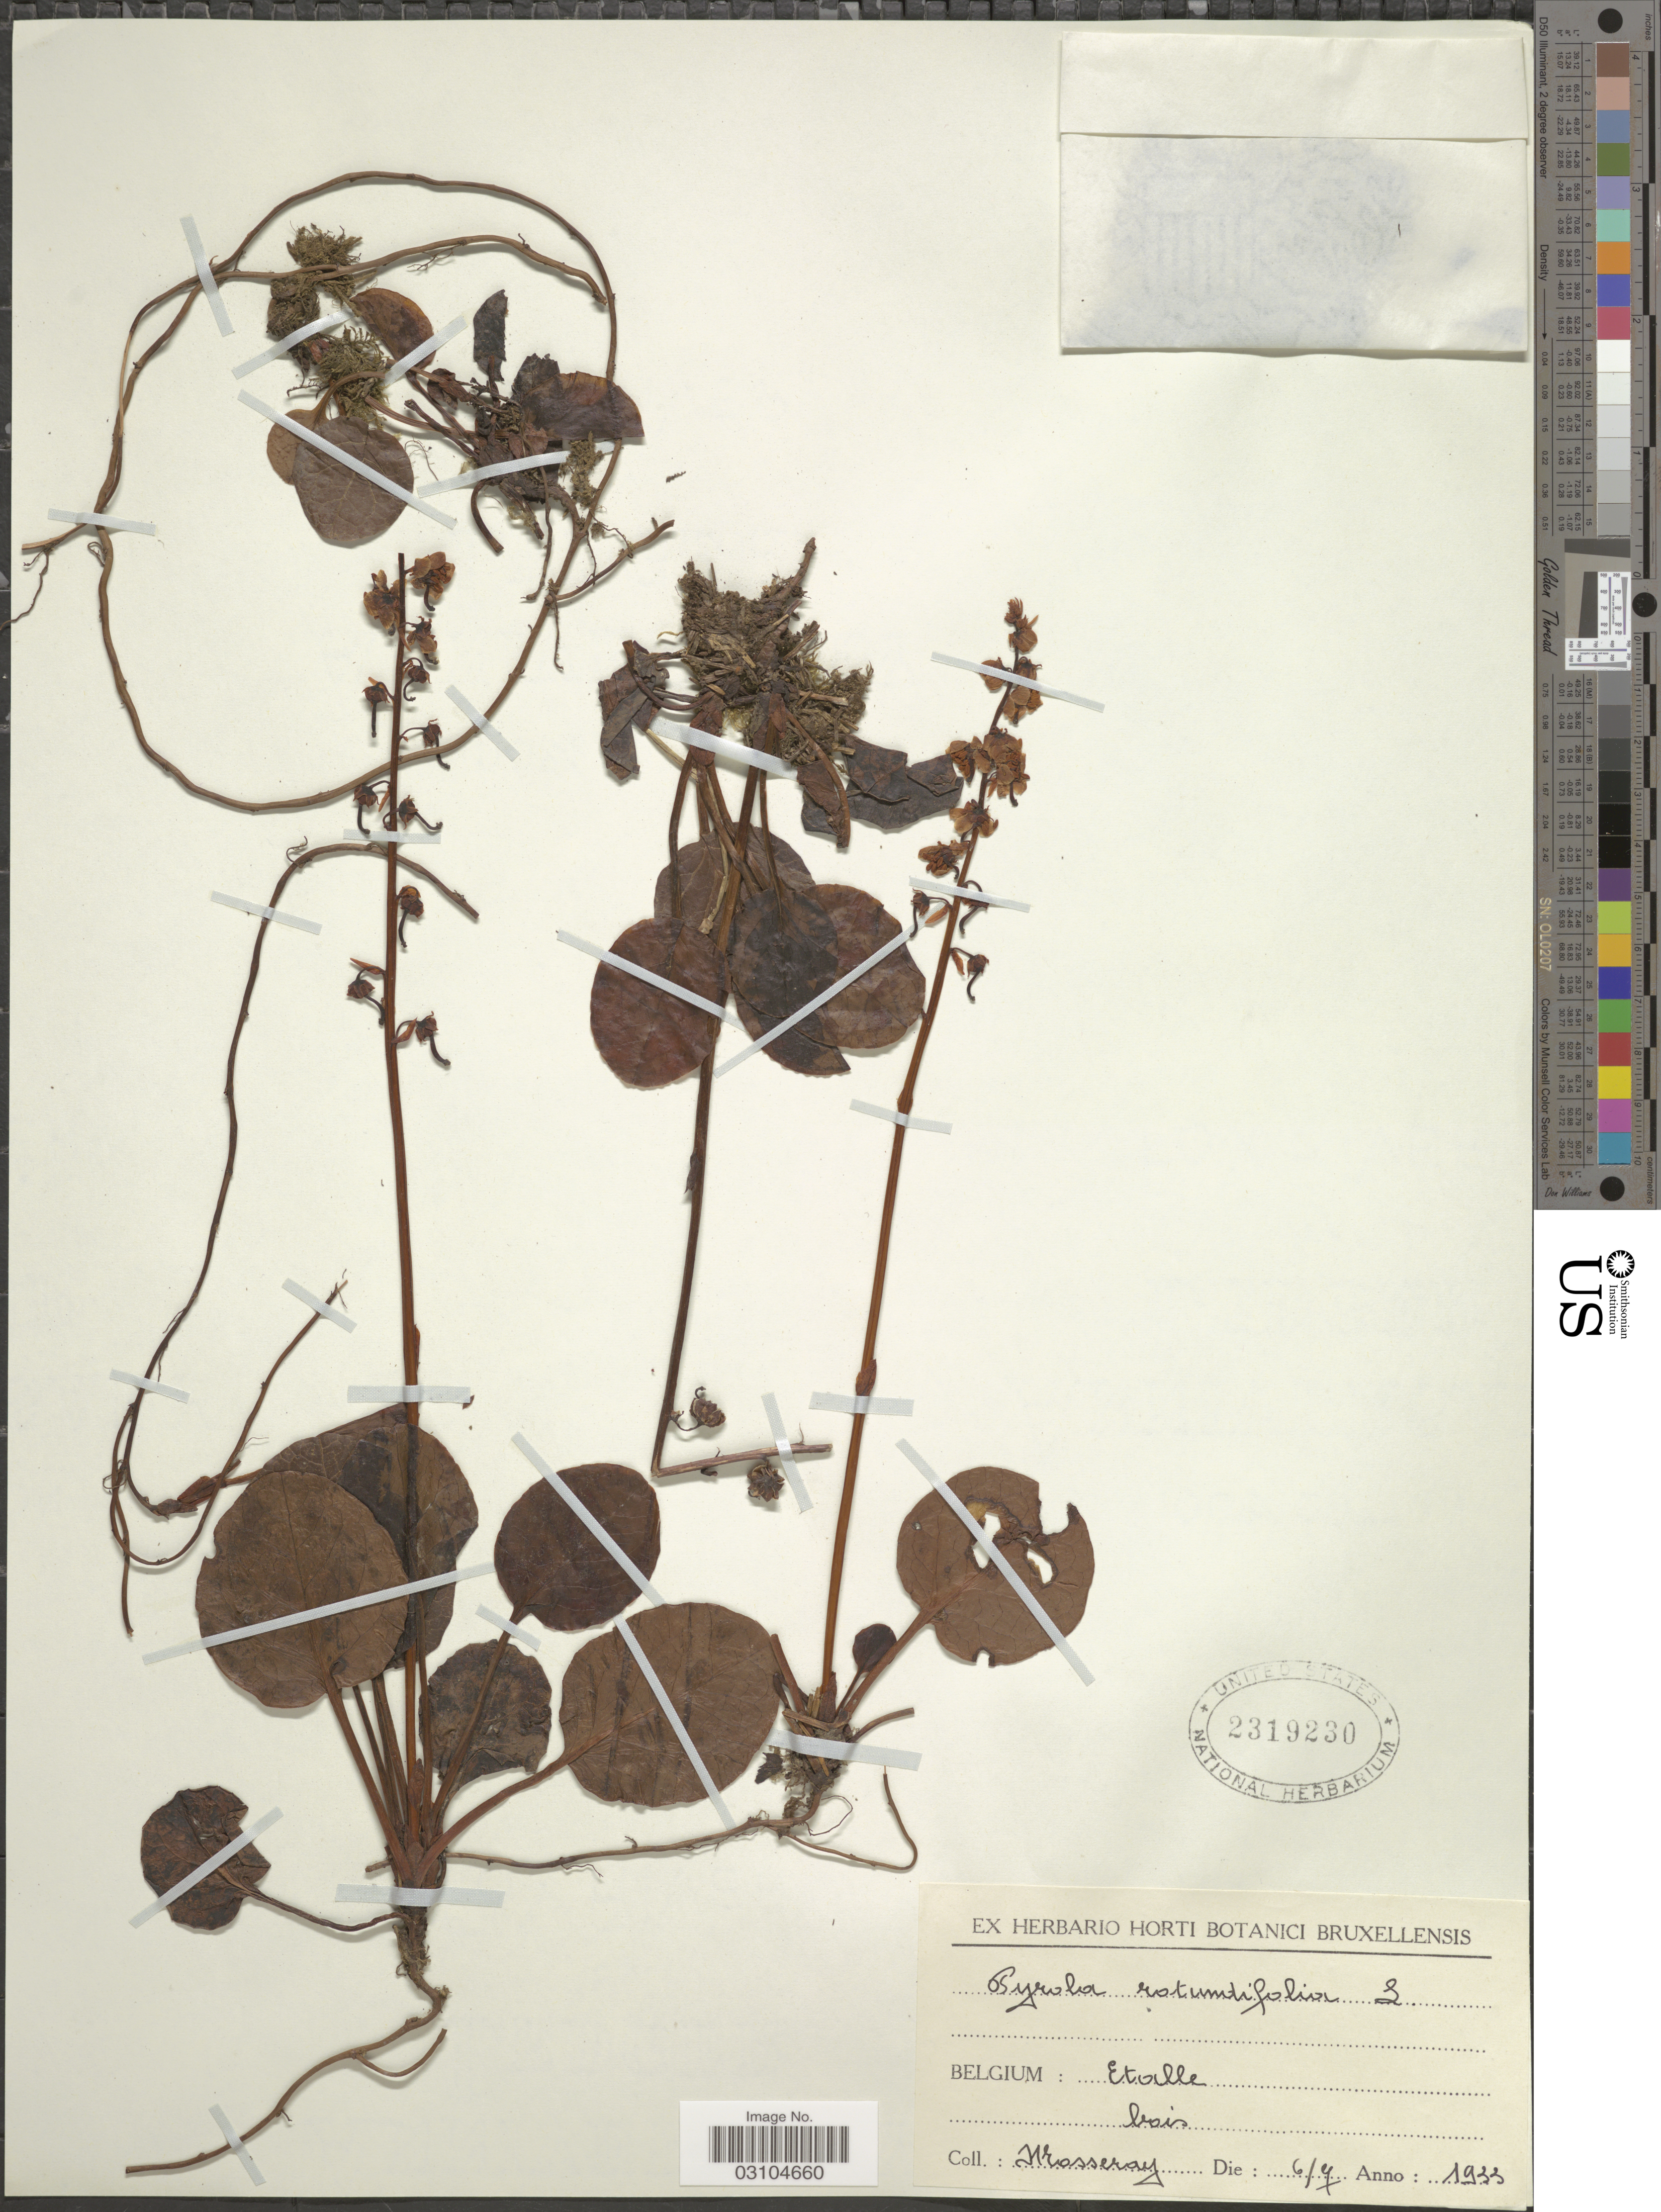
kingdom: Plantae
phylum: Tracheophyta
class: Magnoliopsida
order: Ericales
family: Ericaceae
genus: Pyrola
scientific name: Pyrola rotundifolia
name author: L.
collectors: Mosseray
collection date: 1933-07-06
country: Belgium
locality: Etalle bois.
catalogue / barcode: US 2319230